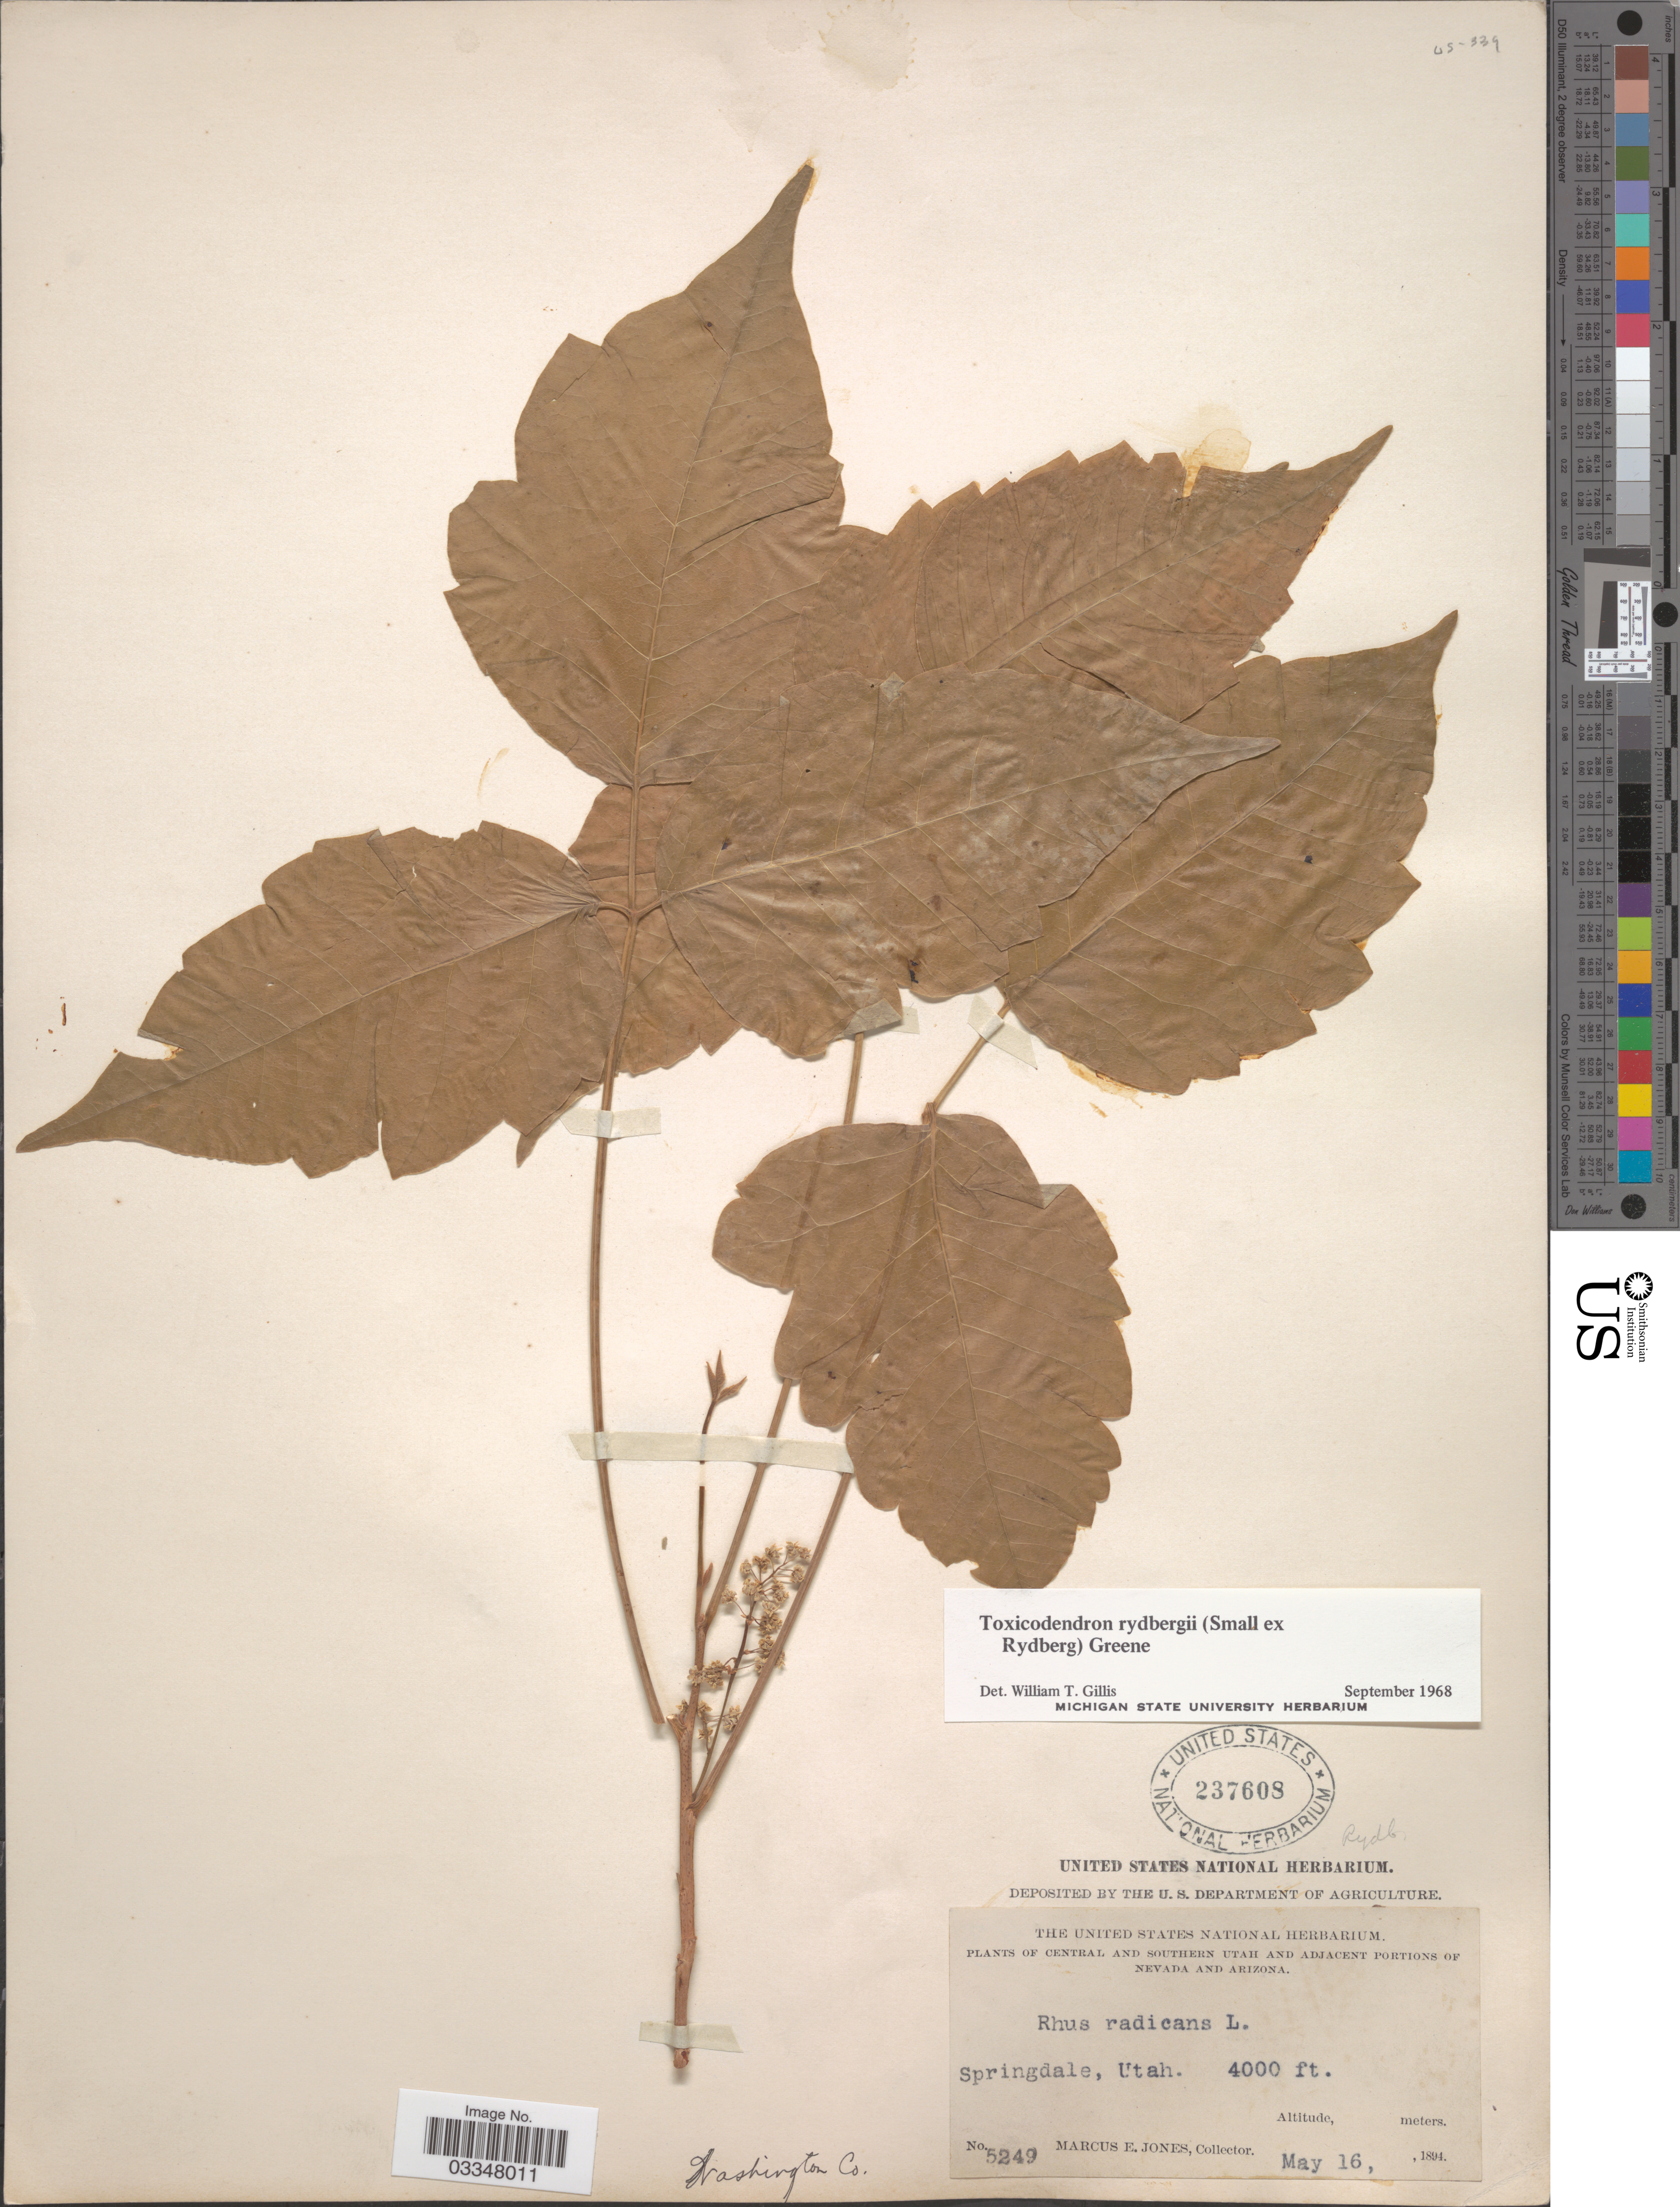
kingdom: Plantae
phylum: Tracheophyta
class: Magnoliopsida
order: Sapindales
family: Anacardiaceae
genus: Toxicodendron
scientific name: Toxicodendron radicans subsp. rydbergii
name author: (Small & Rydb.) Á. Löve & D. Löve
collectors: M. E. Jones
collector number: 5249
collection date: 1894-05-16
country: United States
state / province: Utah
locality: Central and Southern Utah. Springdale. Washington Co.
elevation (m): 1219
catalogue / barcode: US 237608